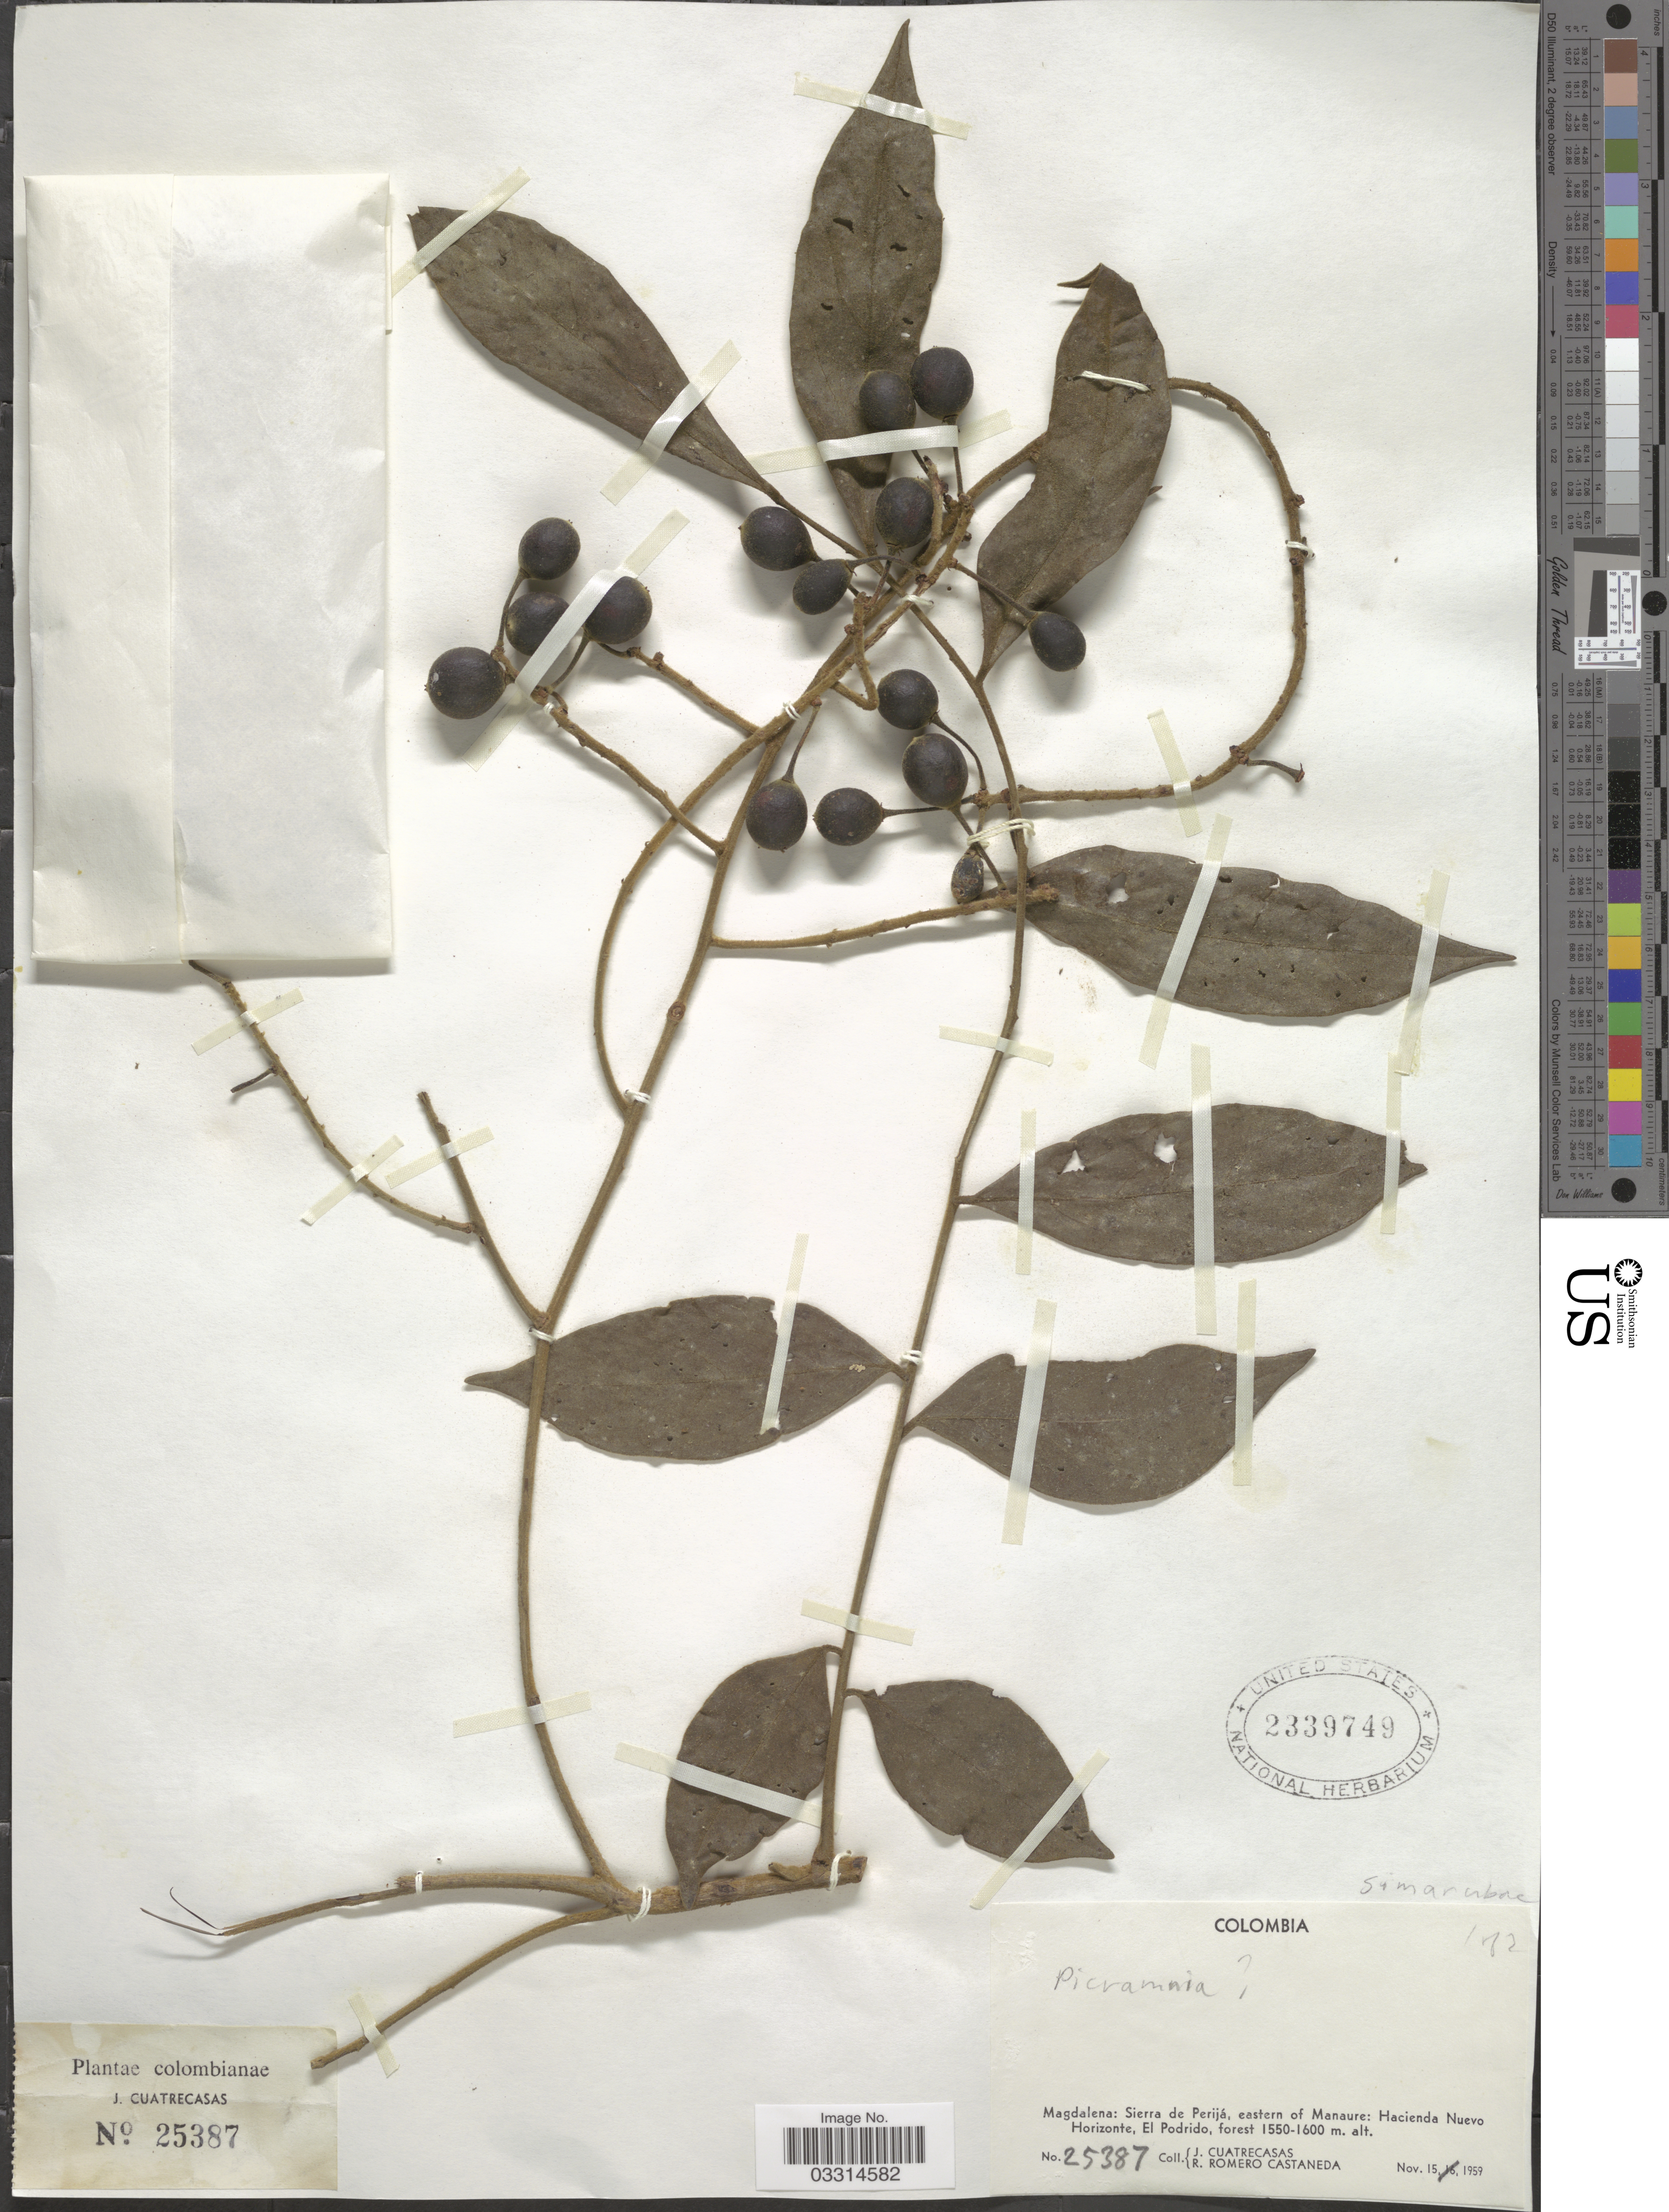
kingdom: Plantae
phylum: Tracheophyta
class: Magnoliopsida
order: Picramniales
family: Picramniaceae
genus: Picramnia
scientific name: Picramnia sp.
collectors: J. Cuatrecasas & R. Romero Castañeda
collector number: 258387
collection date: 1959-11-15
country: Colombia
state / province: Magdalena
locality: Sierra de Perijá, eastern of Manaure: Hacienda Nuevo Horizonte, El Podrido.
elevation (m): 1550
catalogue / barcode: US 2339749